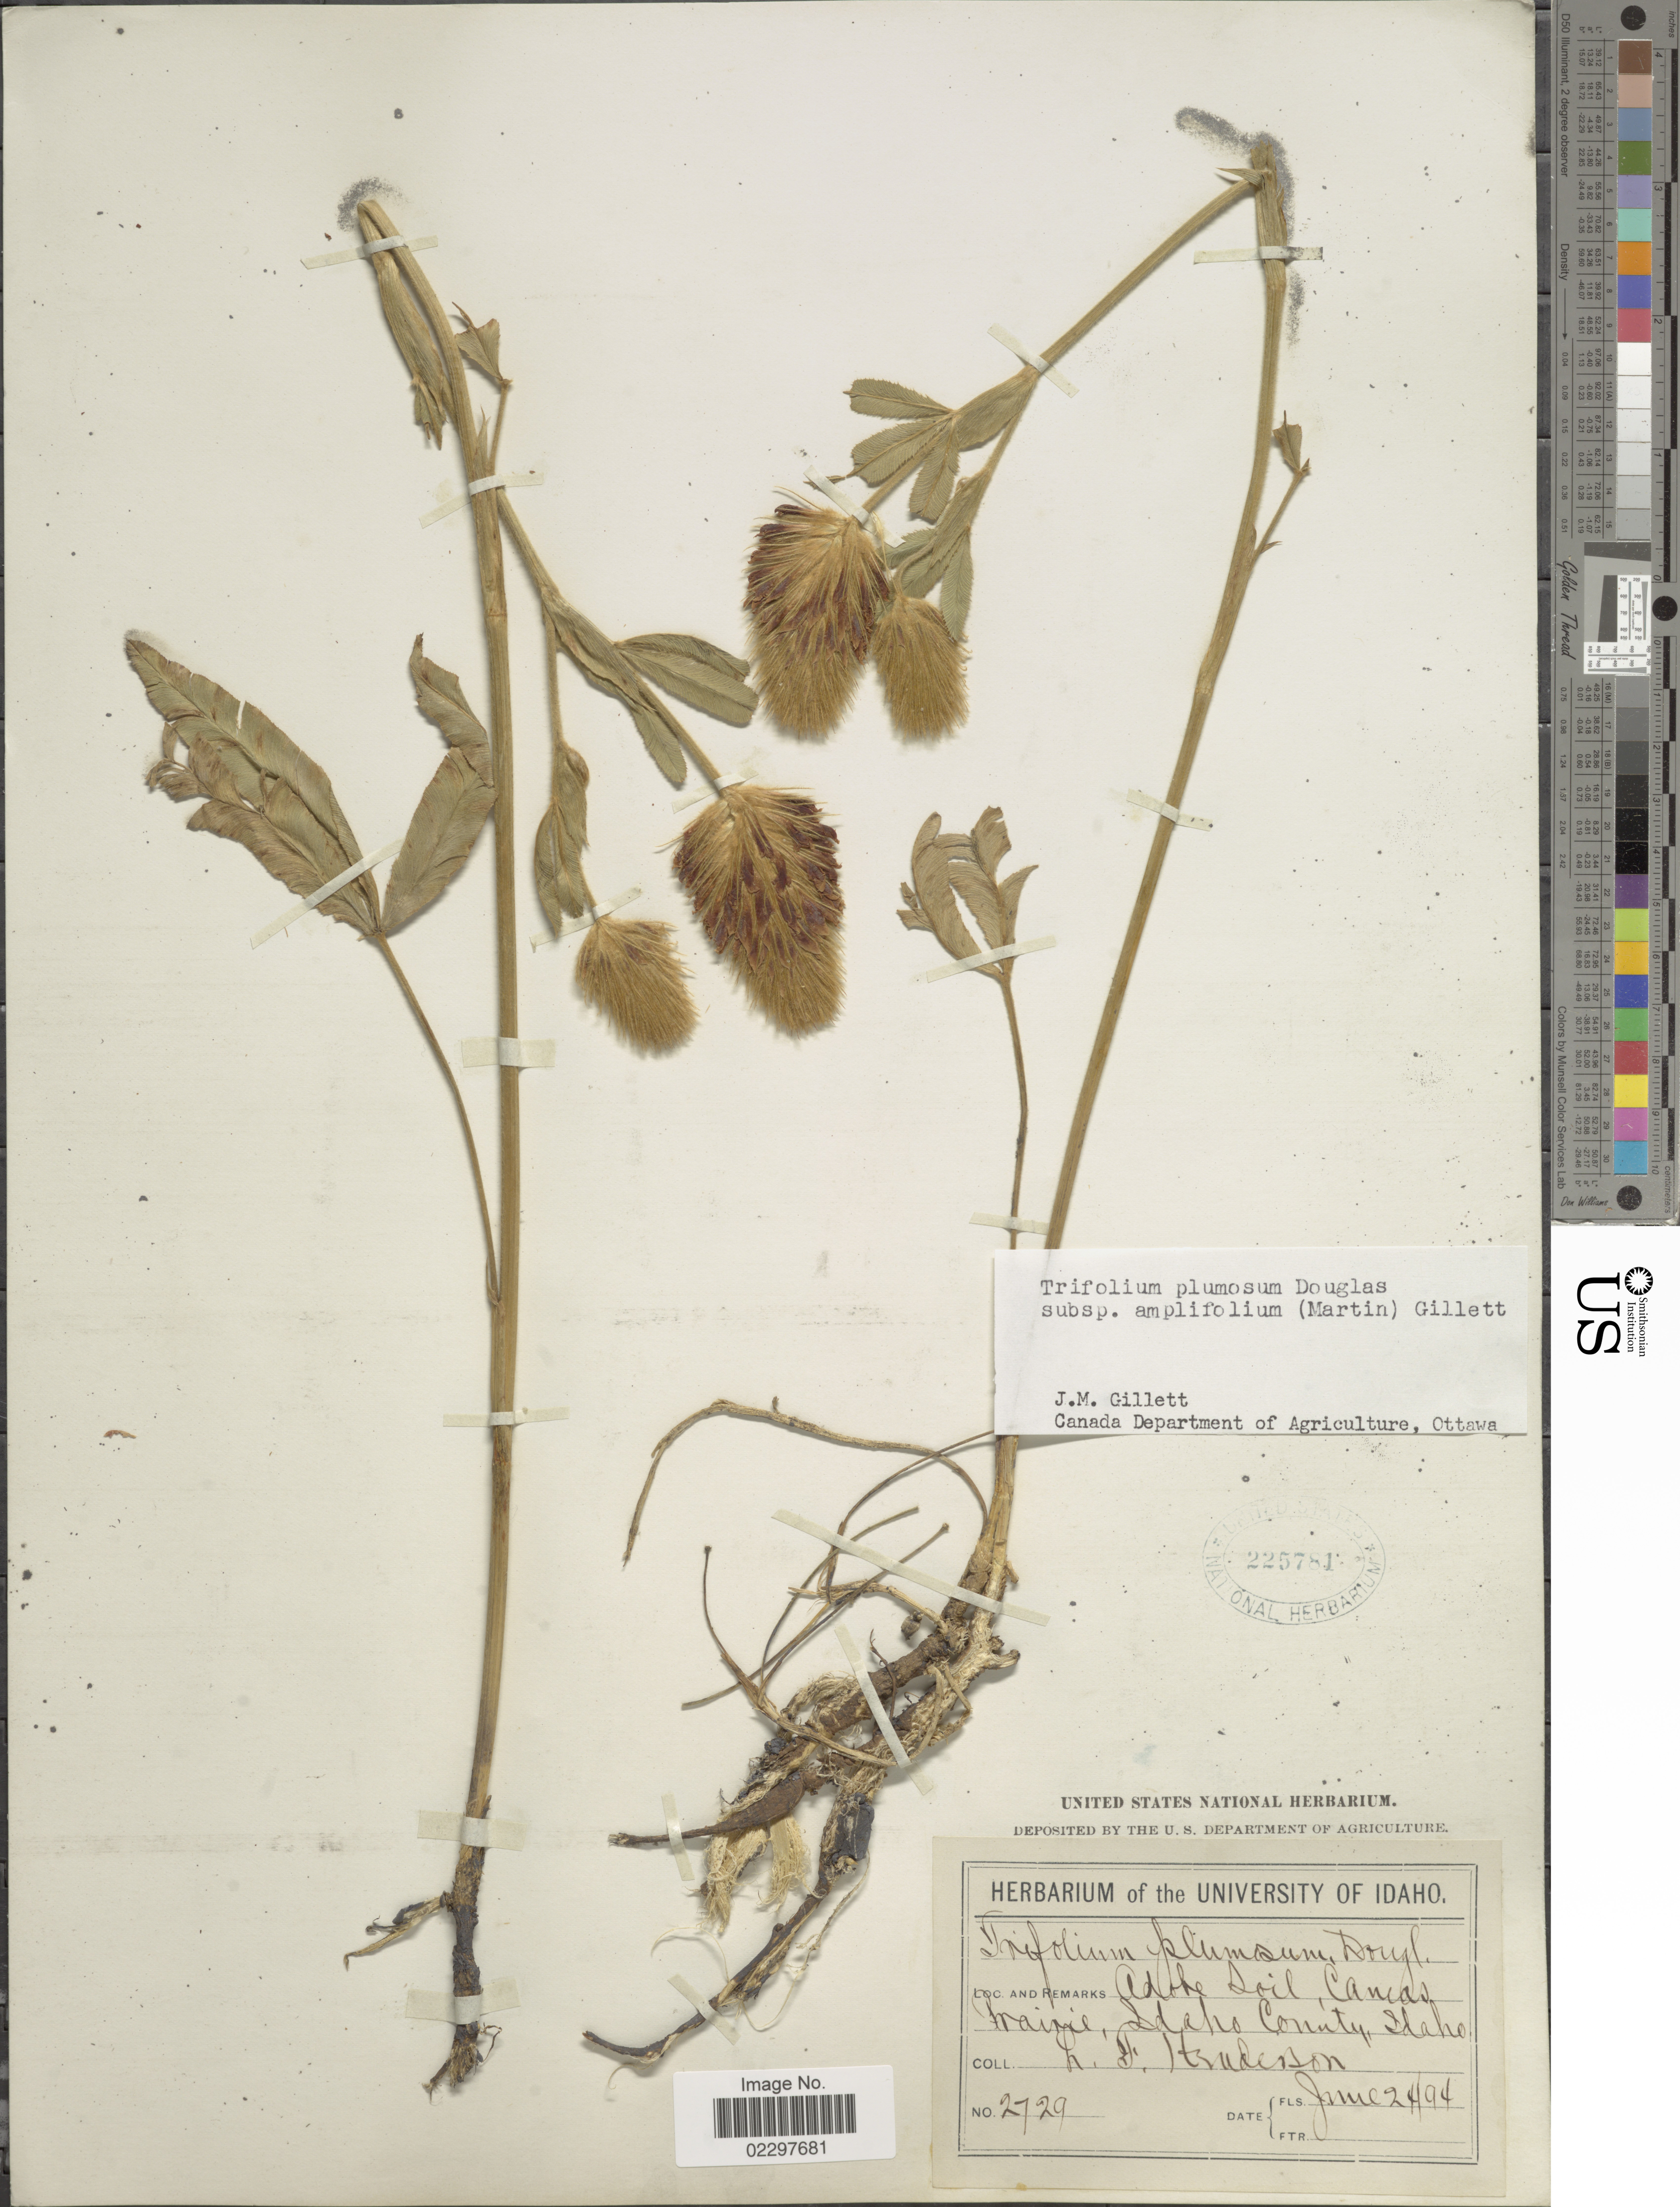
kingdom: Plantae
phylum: Tracheophyta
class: Magnoliopsida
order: Fabales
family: Fabaceae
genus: Trifolium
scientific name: Trifolium plumosum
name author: Hook.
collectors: L. Henderson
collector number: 2729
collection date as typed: Transcribed d/m/y: 24/6/94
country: United States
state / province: Idaho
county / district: Idaho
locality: Above soil, Canias, Prairie.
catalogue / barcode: US 225781